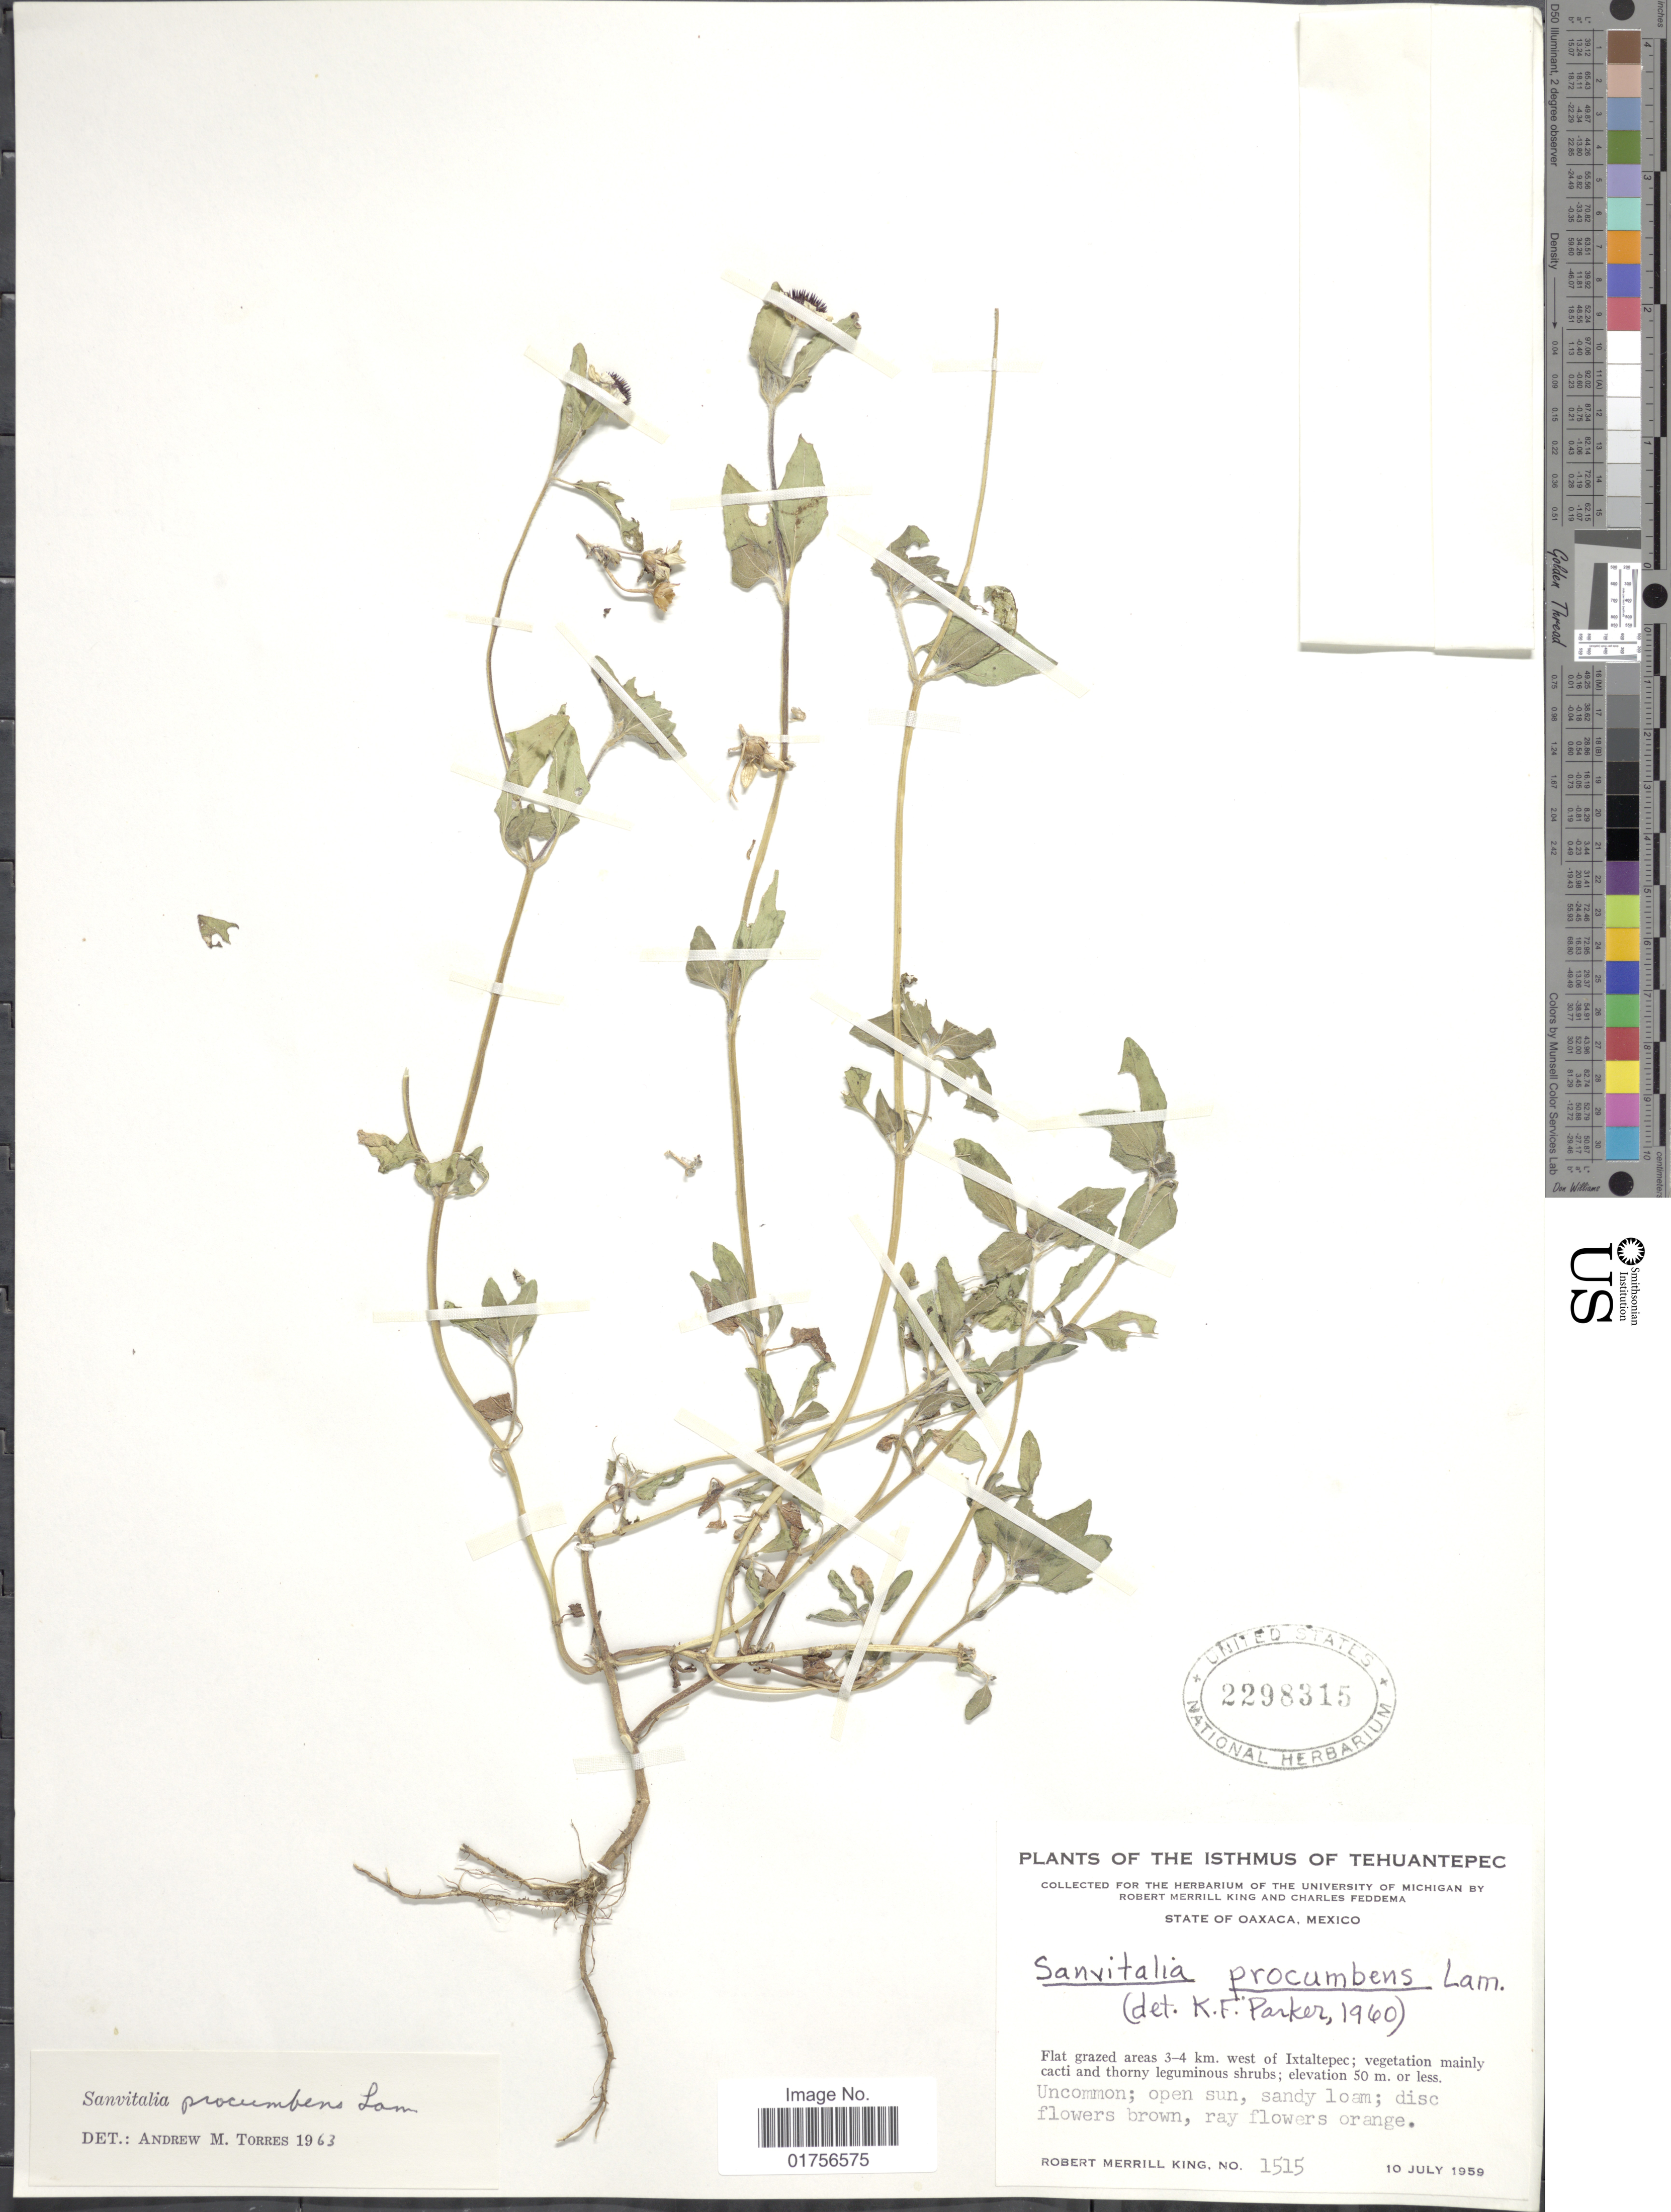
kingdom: Plantae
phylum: Tracheophyta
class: Magnoliopsida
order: Asterales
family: Asteraceae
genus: Sanvitalia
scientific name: Sanvitalia procumbens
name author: Lam.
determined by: Skibicki, Samuel V.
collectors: R. M. King & C. Feddema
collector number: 1515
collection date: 1959-07-10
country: Mexico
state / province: Oaxaca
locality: State of Oaxaca, Mexico, Flat grazed area 3-4 km. west of Ixtaltepec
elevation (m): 50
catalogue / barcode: US 2298315